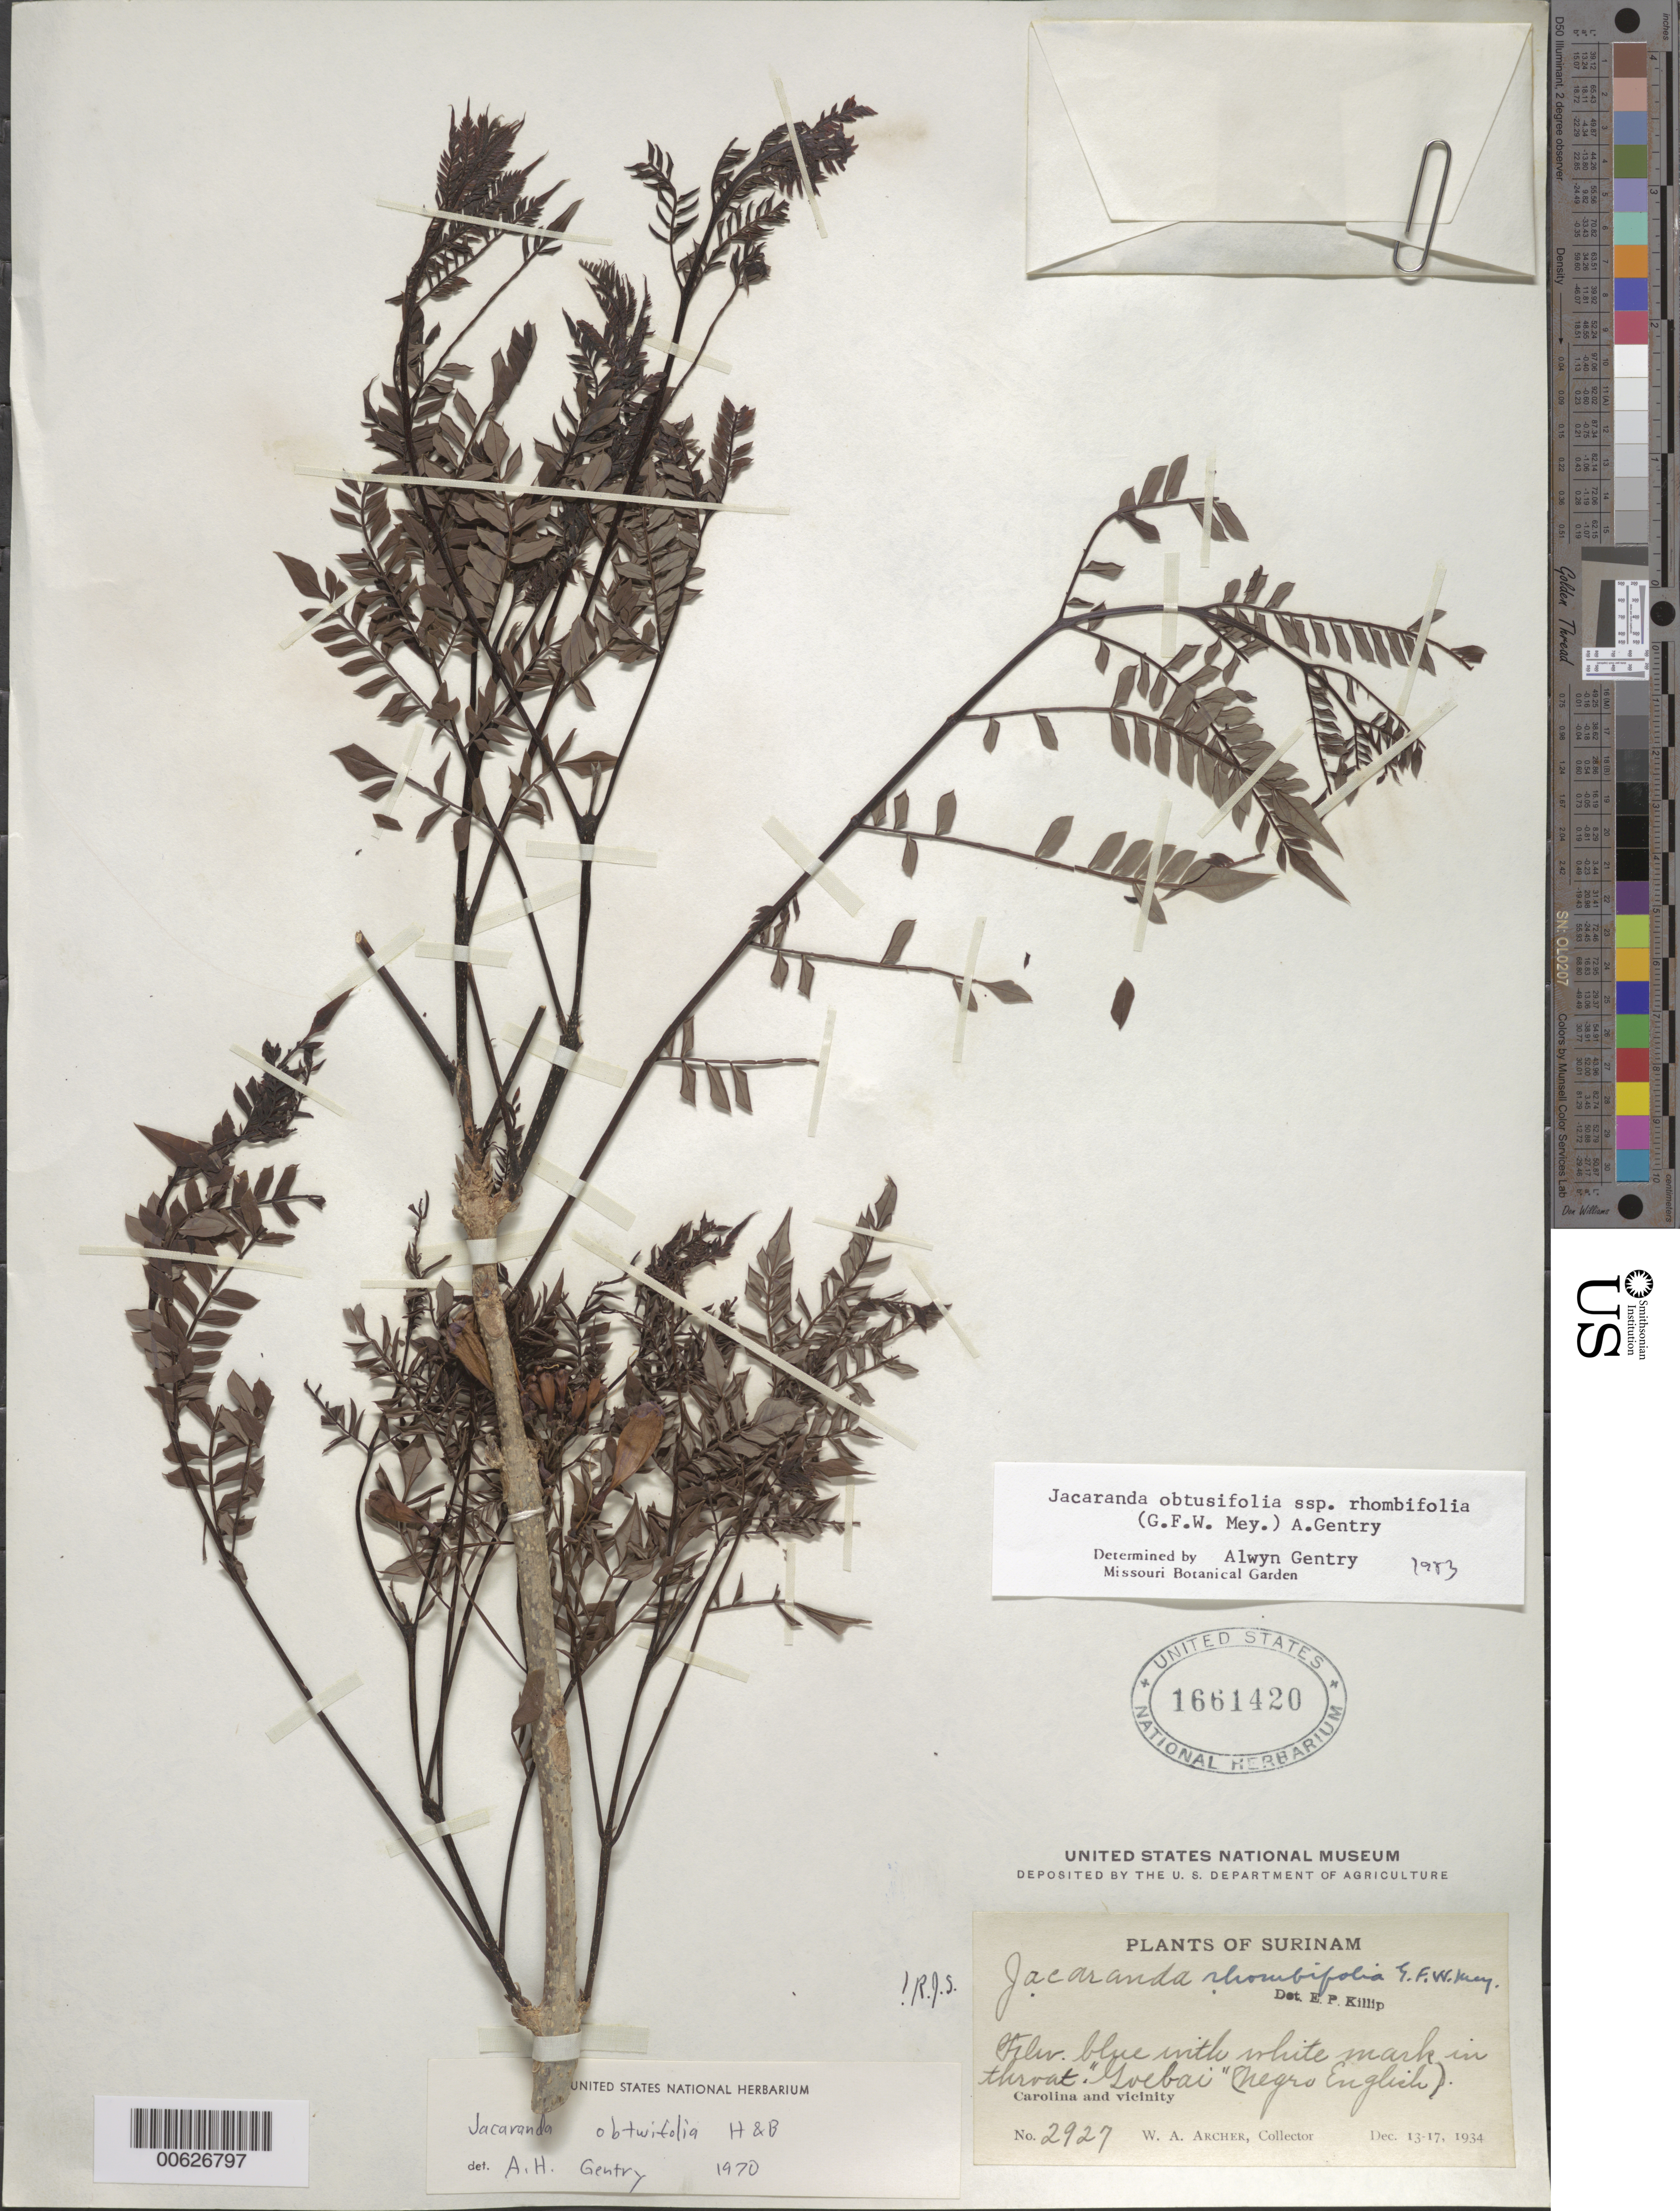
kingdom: Plantae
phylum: Tracheophyta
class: Magnoliopsida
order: Lamiales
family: Bignoniaceae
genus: Jacaranda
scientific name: Jacaranda obtusifolia subsp. rhombifolia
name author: (G. Mey.) A.H. Gentry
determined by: Gentry, A. H.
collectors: W. A. Archer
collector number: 2927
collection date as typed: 13-Dec-34 to 17-Dec-34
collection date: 1934-12-13/1934-12-17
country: Suriname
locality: Carolina and vicinity, Surinam River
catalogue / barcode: US 1661420